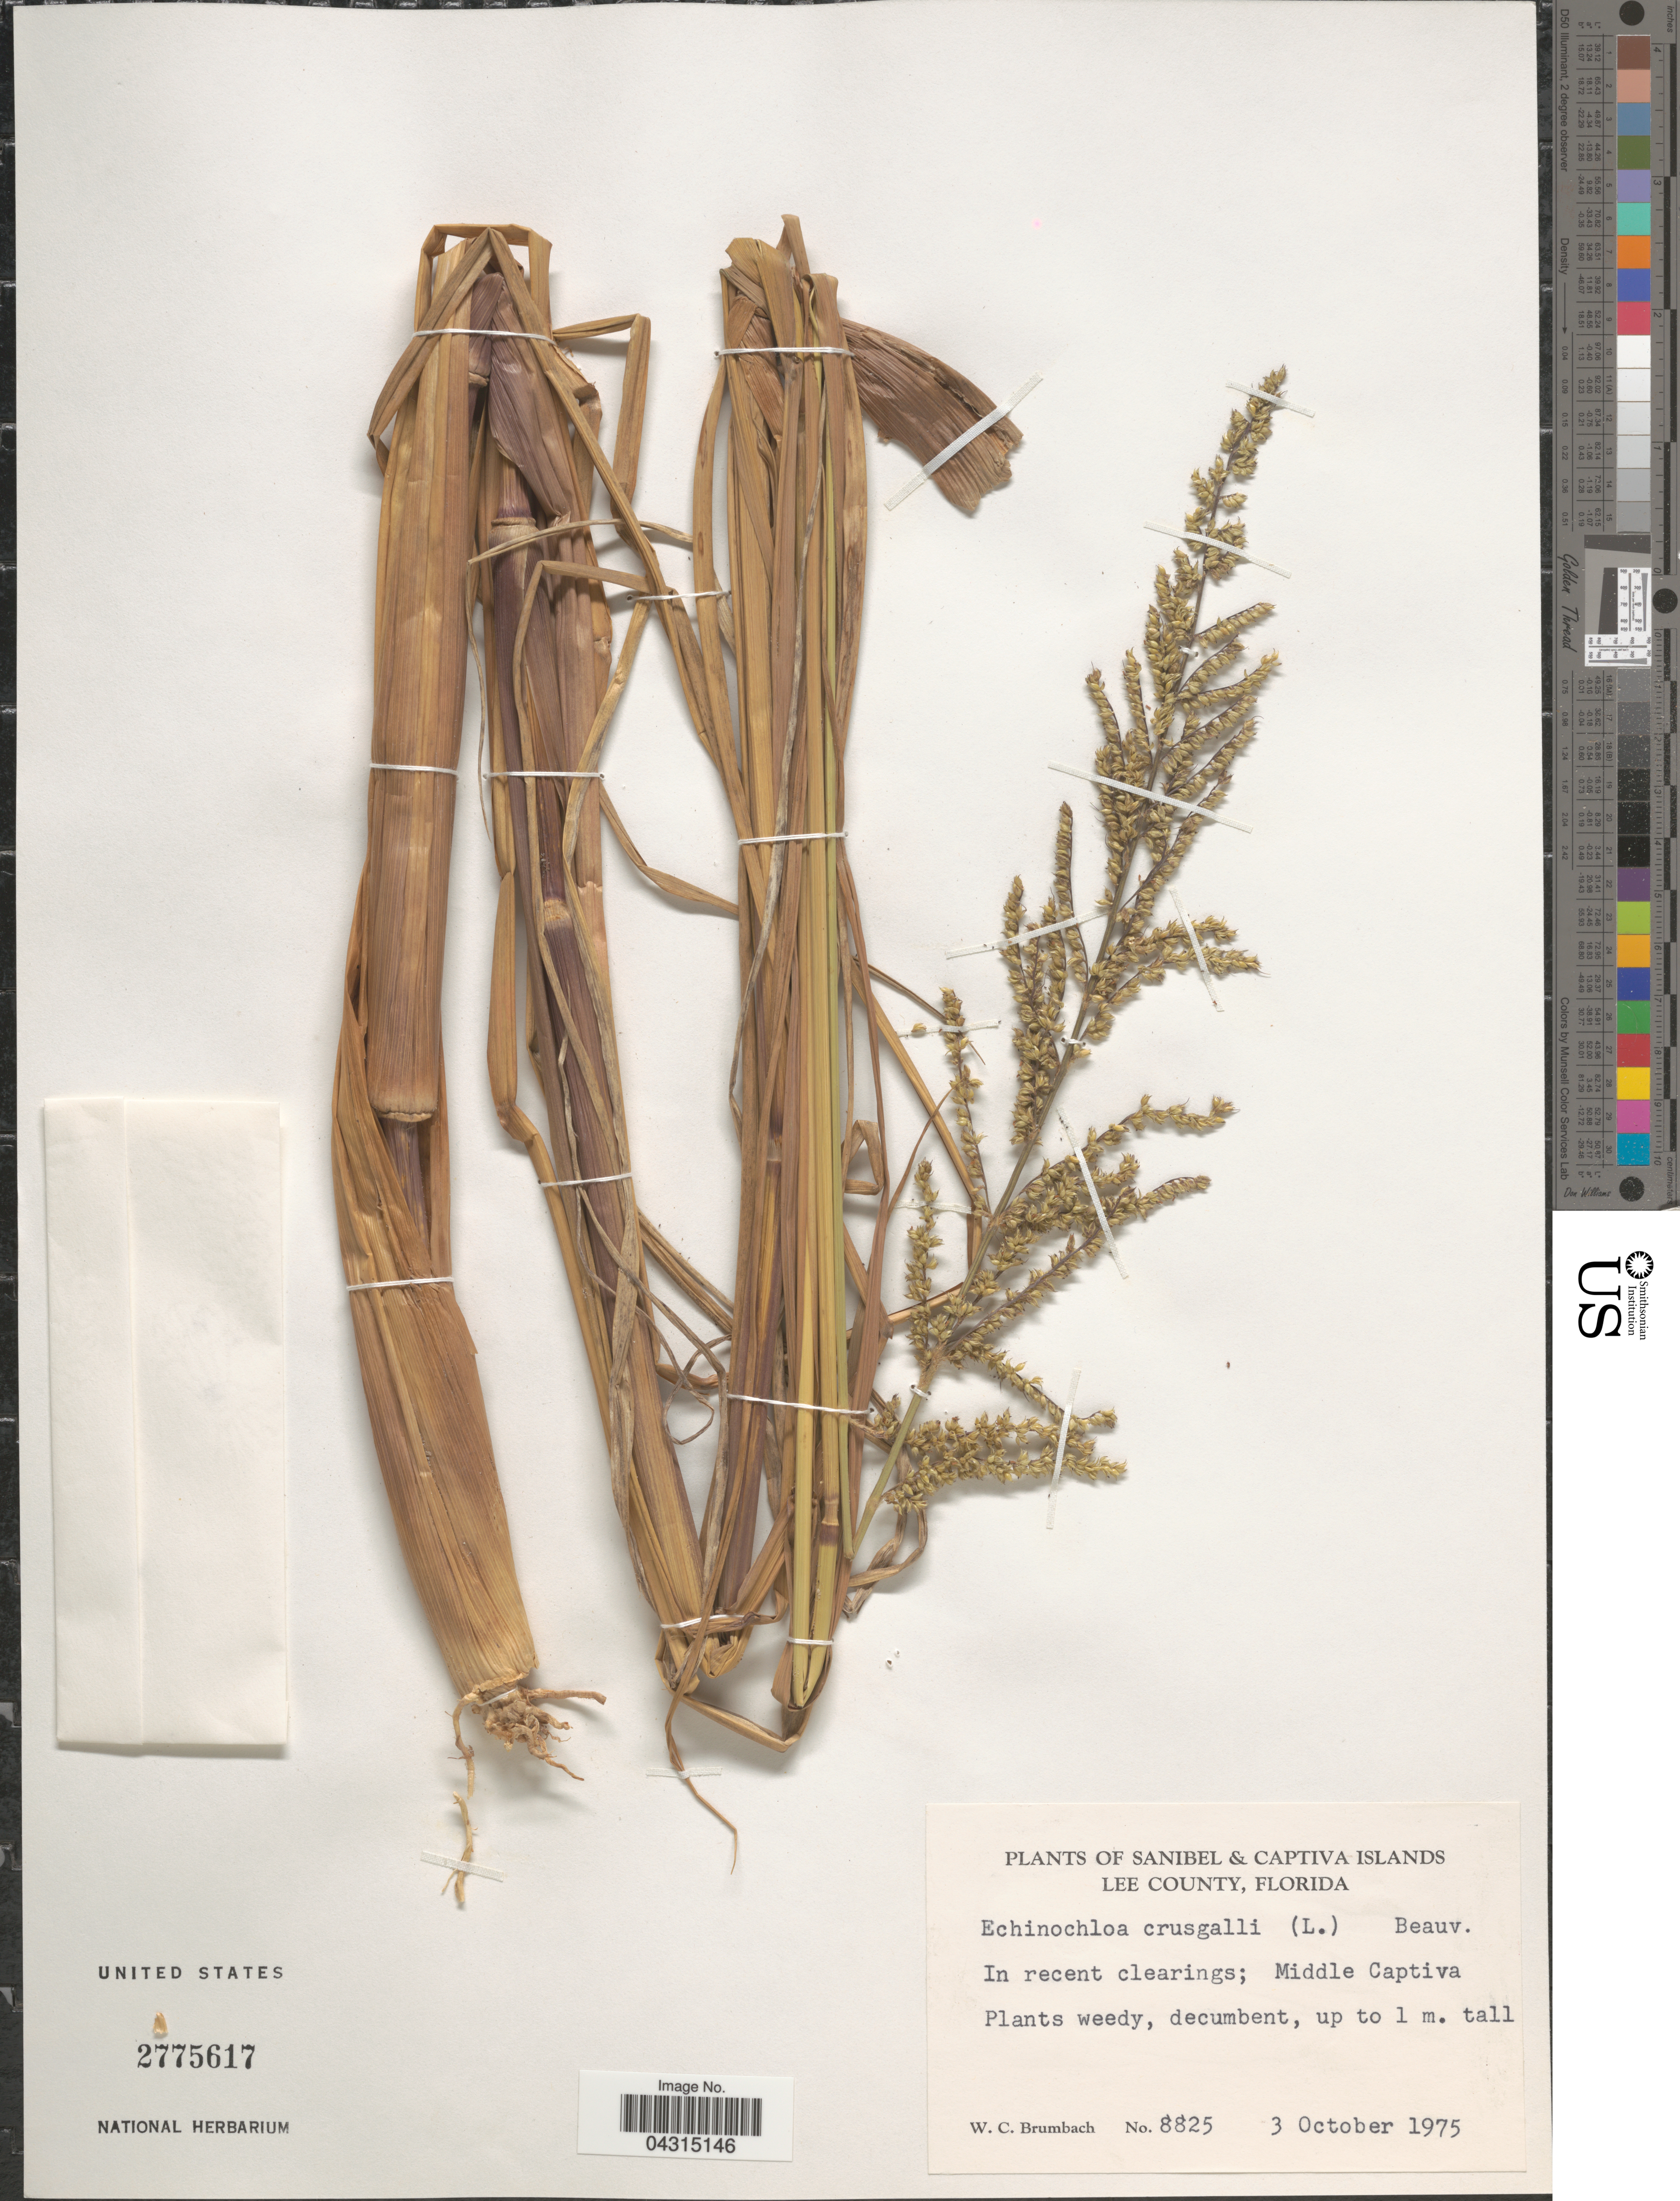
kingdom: Plantae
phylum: Tracheophyta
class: Liliopsida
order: Poales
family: Poaceae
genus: Echinochloa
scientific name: Echinochloa crus-galli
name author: (L.) P. Beauv.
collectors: W. C. Brumbach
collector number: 8825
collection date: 1975-10-03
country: United States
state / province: Florida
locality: Sanibel & Captiva Islands. Lee County. In recent clearings; Middle Captiva.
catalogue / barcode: US 2775617